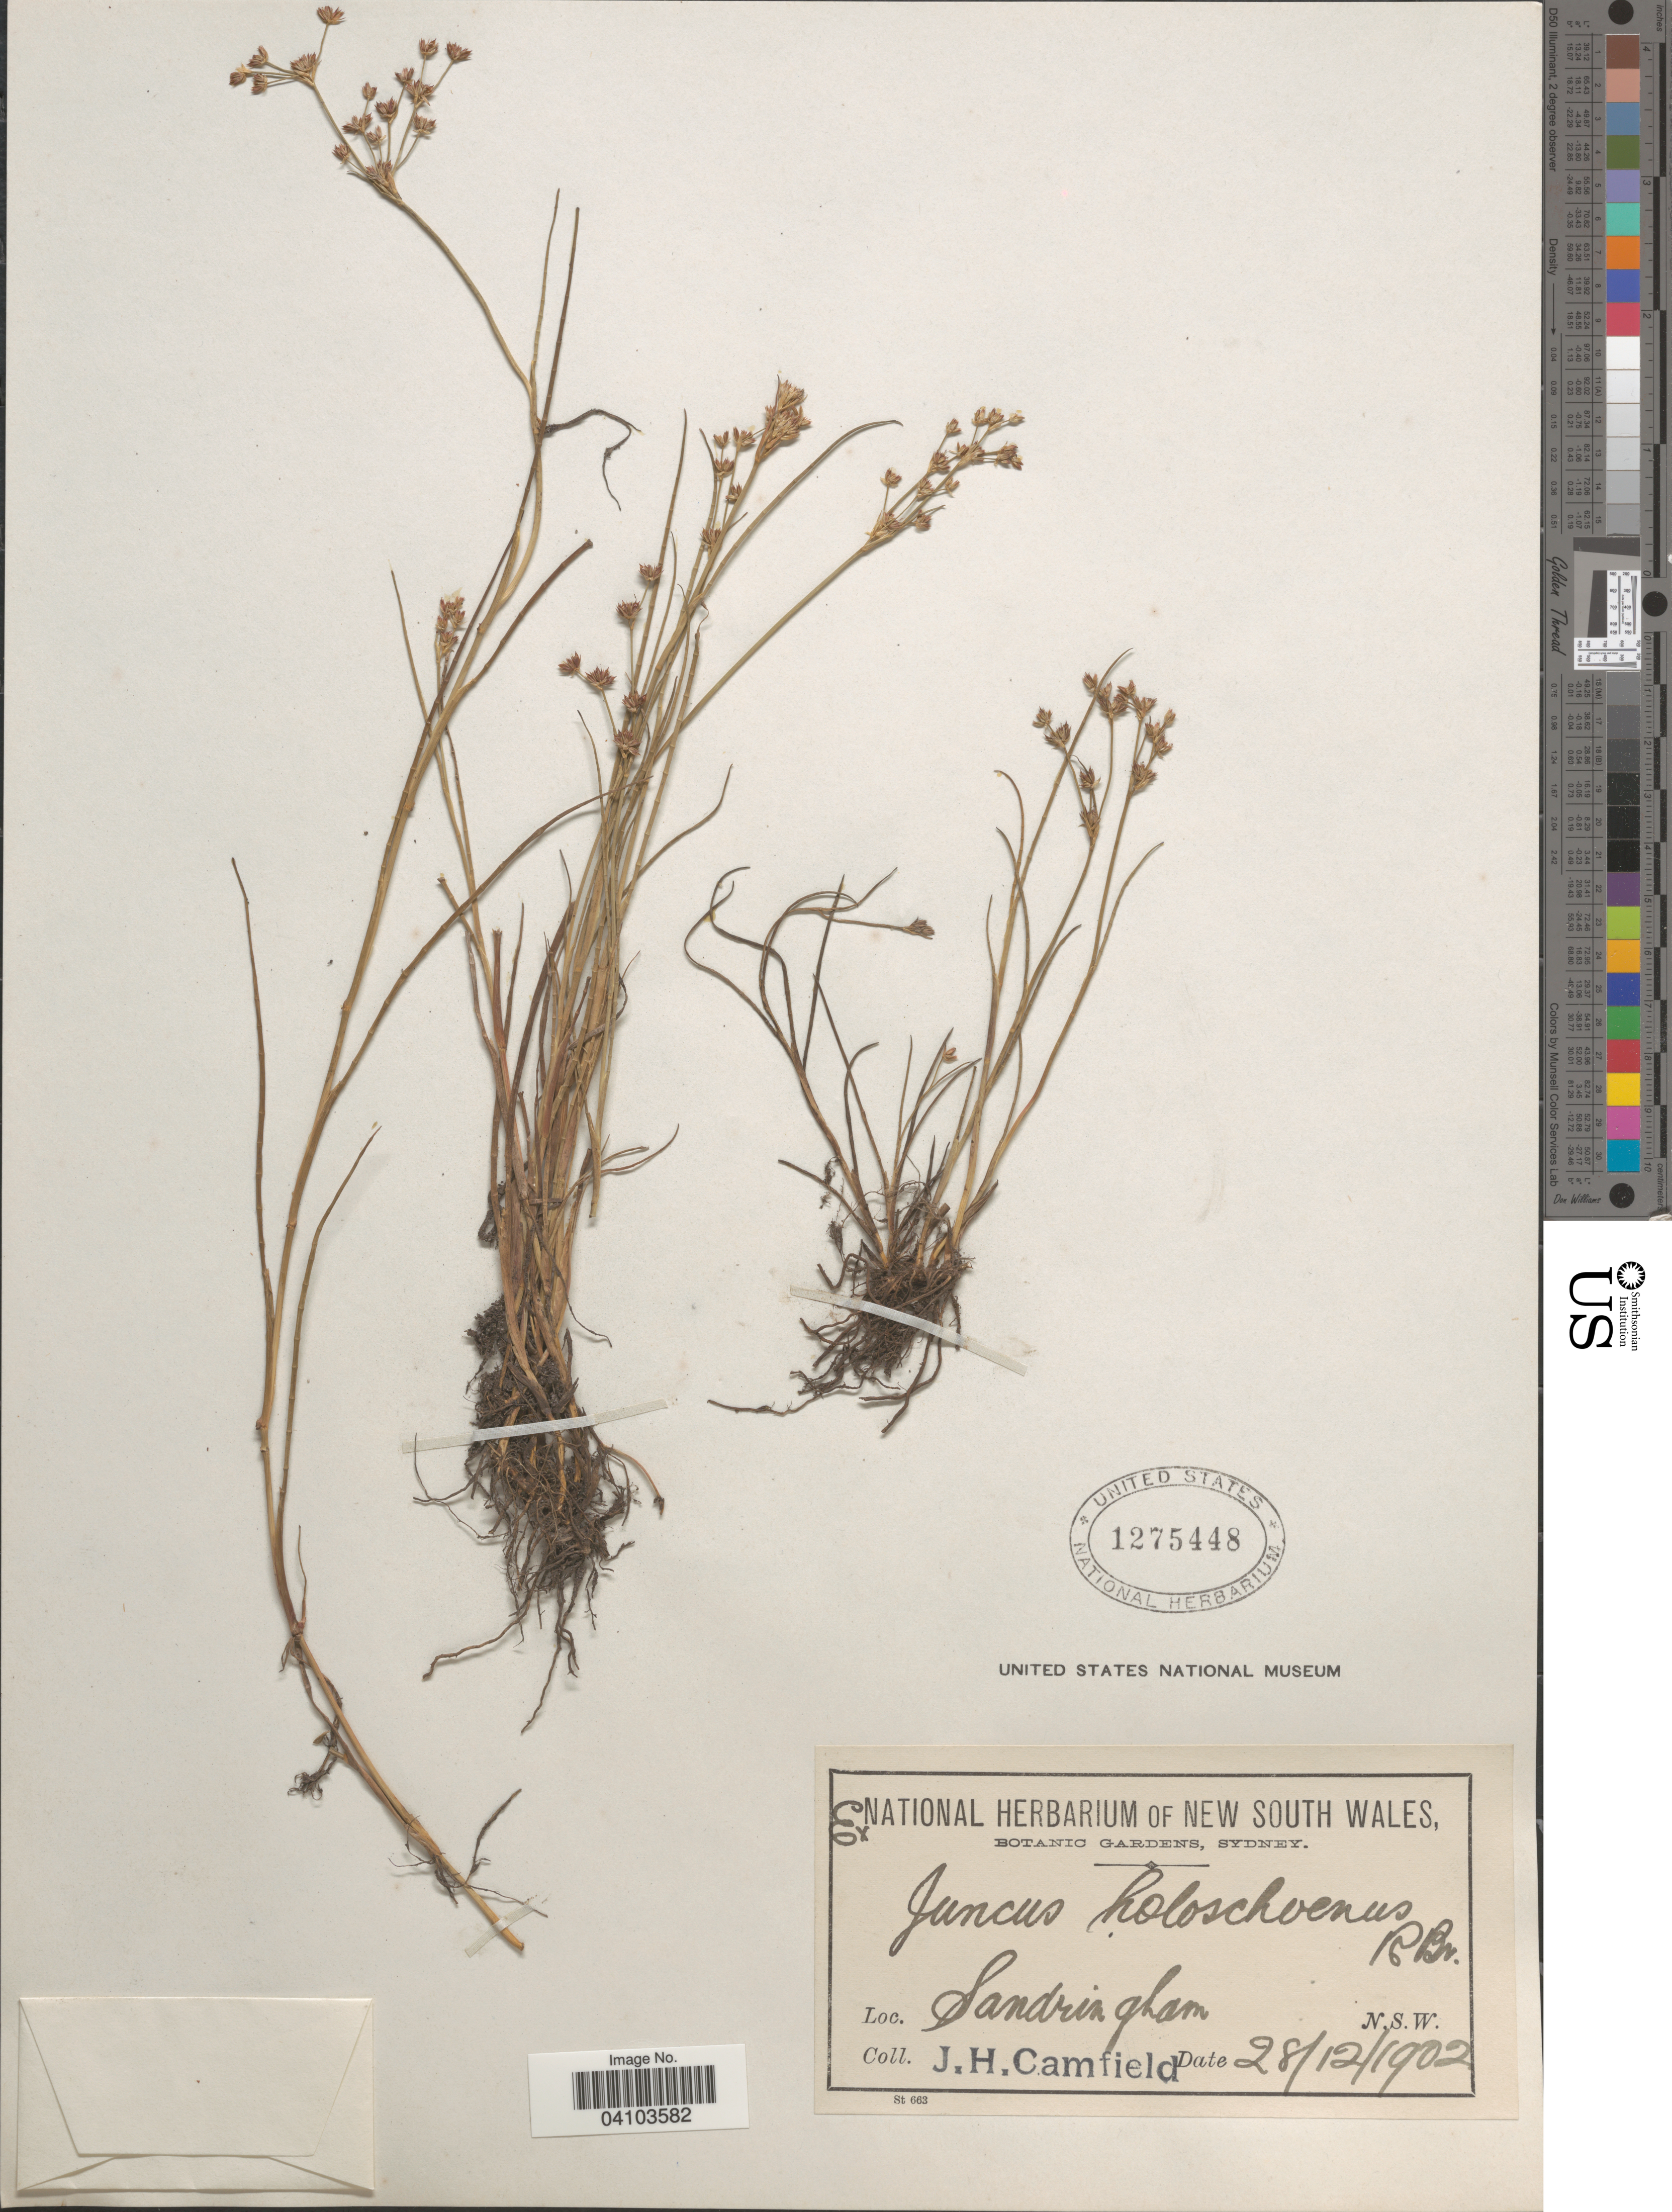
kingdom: Plantae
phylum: Tracheophyta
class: Liliopsida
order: Poales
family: Juncaceae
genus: Juncus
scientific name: Juncus holoschoenus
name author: R. Br.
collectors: J. Camfield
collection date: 1902-12-28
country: Australia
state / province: New South Wales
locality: Sandringham.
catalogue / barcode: US 1275448